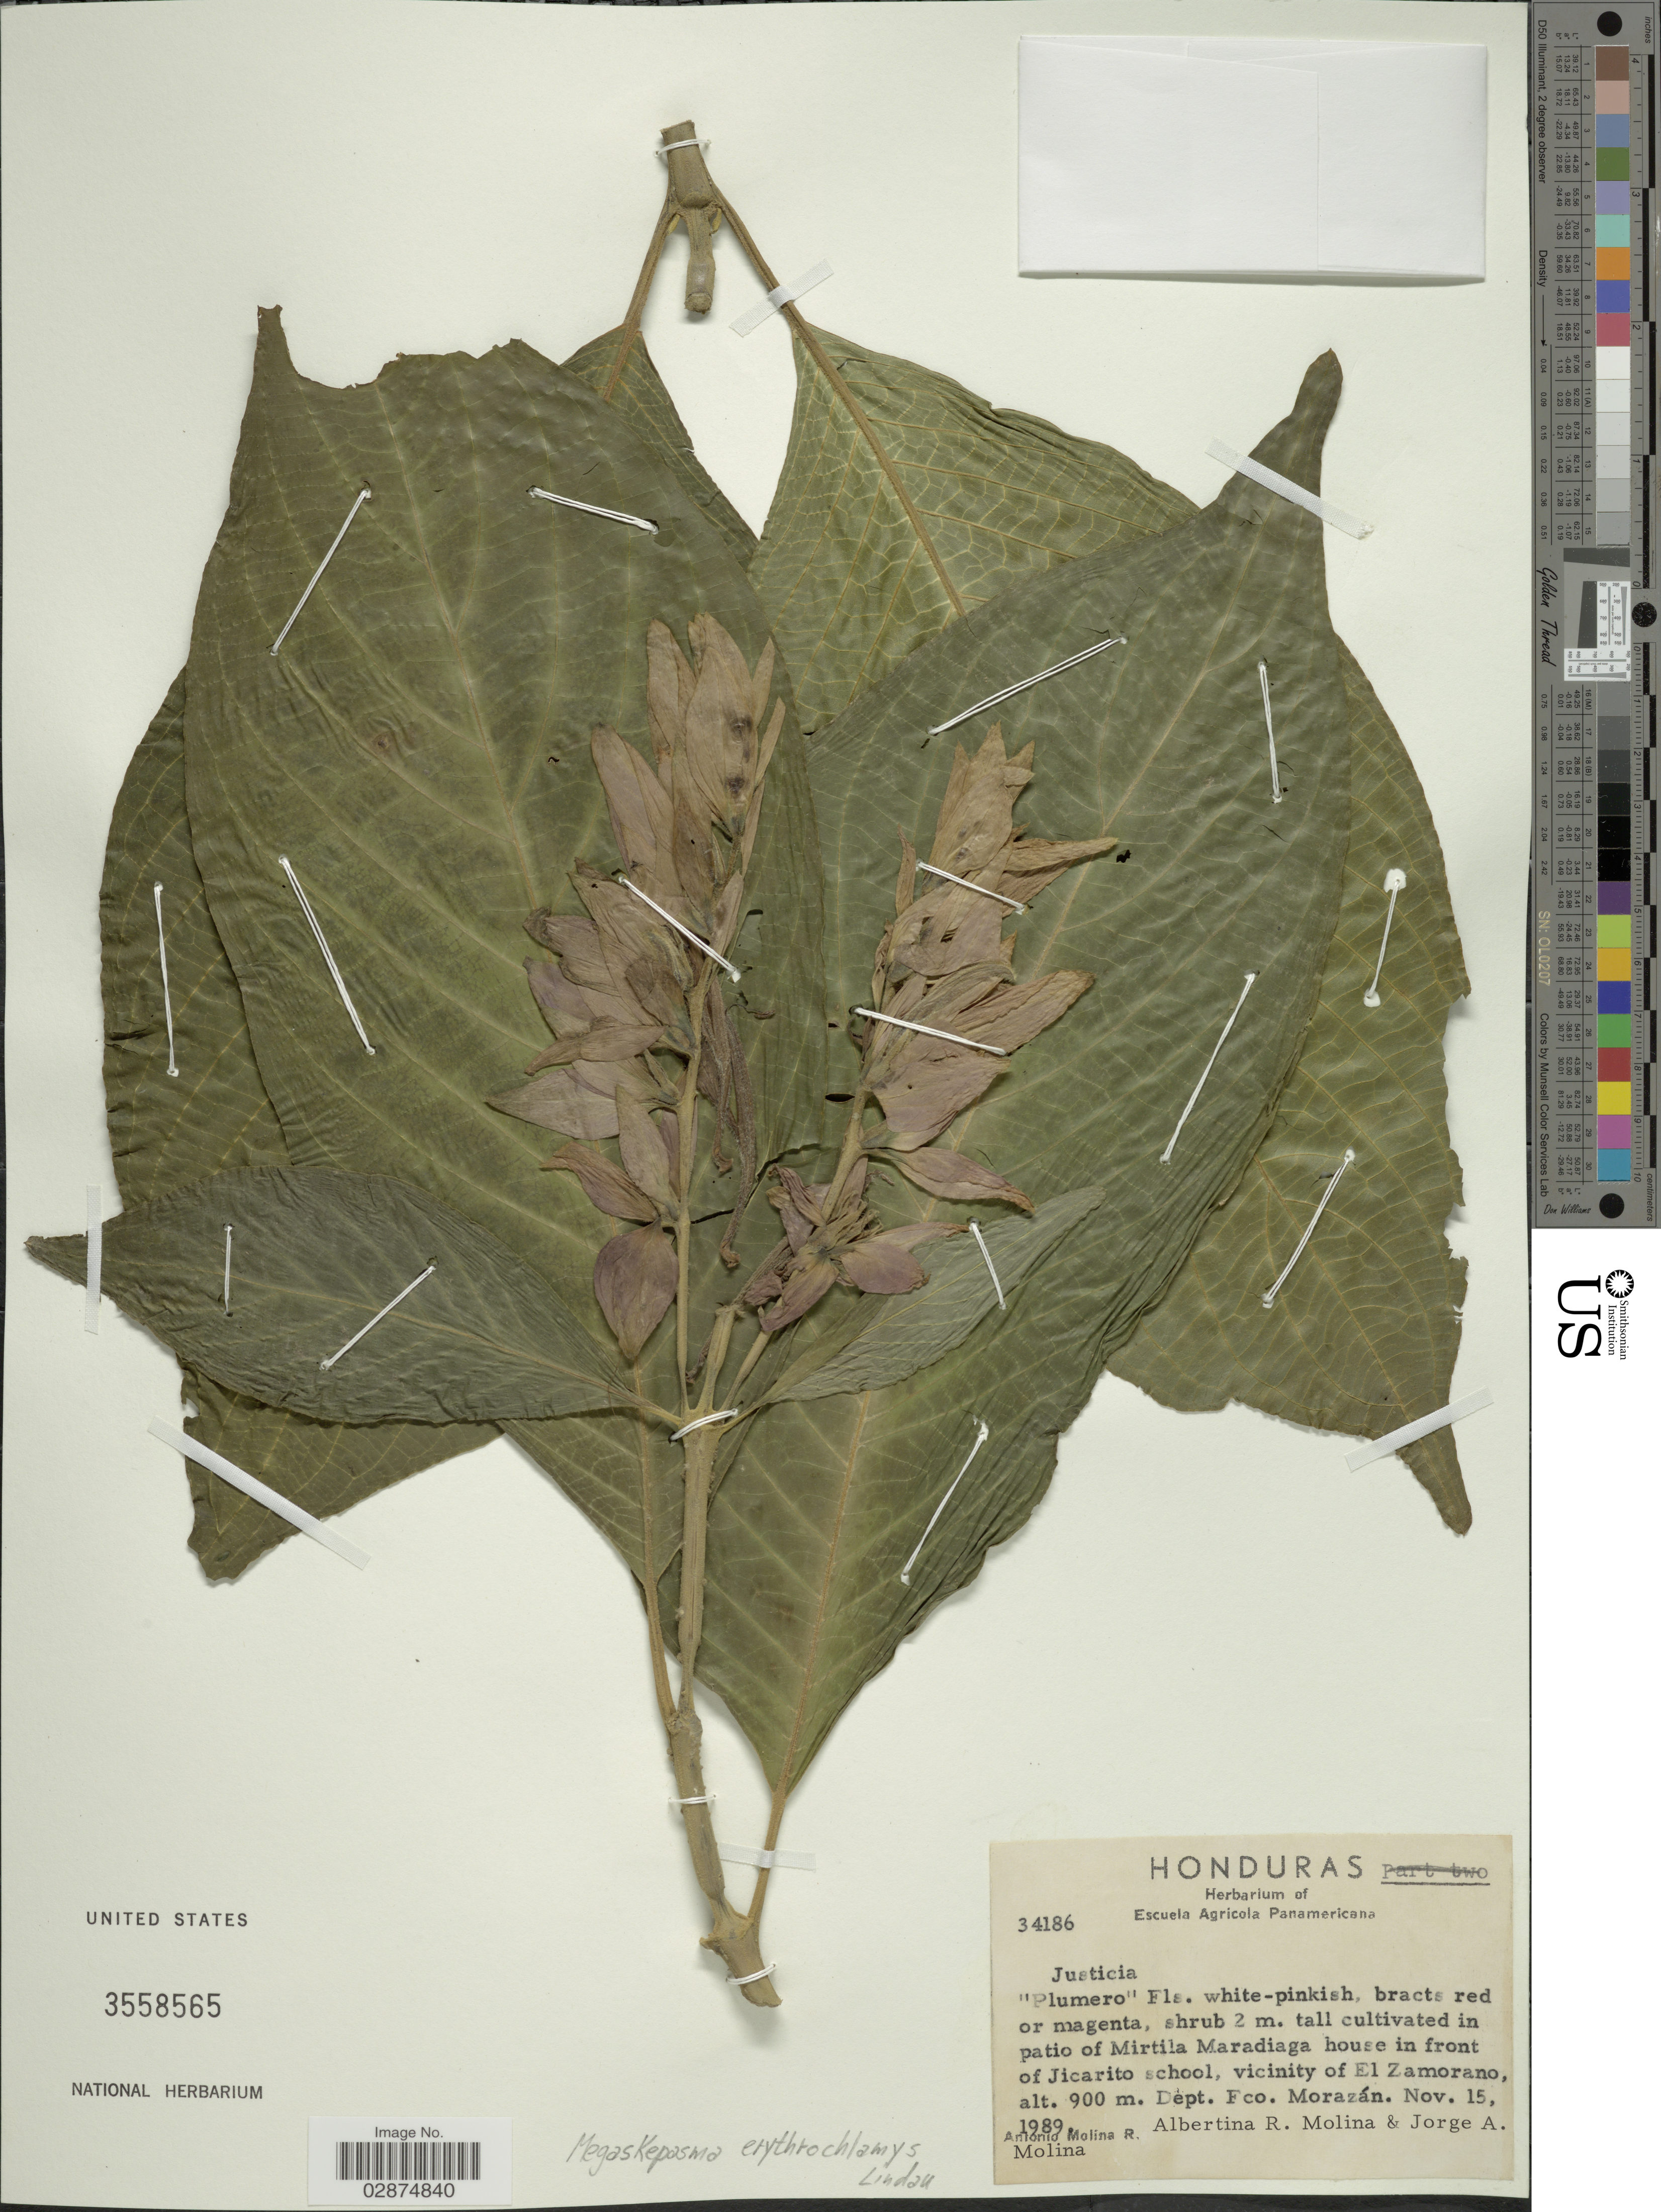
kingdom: Plantae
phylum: Tracheophyta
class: Magnoliopsida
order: Lamiales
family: Acanthaceae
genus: Megaskepasma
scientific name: Megaskepasma erythrochlamys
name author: Lindau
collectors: A. Molina R., A. R. Molina & J. A. Molina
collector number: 34186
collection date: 1989-11-15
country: Honduras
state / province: Fco. Morazán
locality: In patio of Mirtila Maradiaga house in front of Jicarito school, vicinity of El Zamorano. Dept. Fco. Morazán.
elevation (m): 900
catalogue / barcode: US 3558565